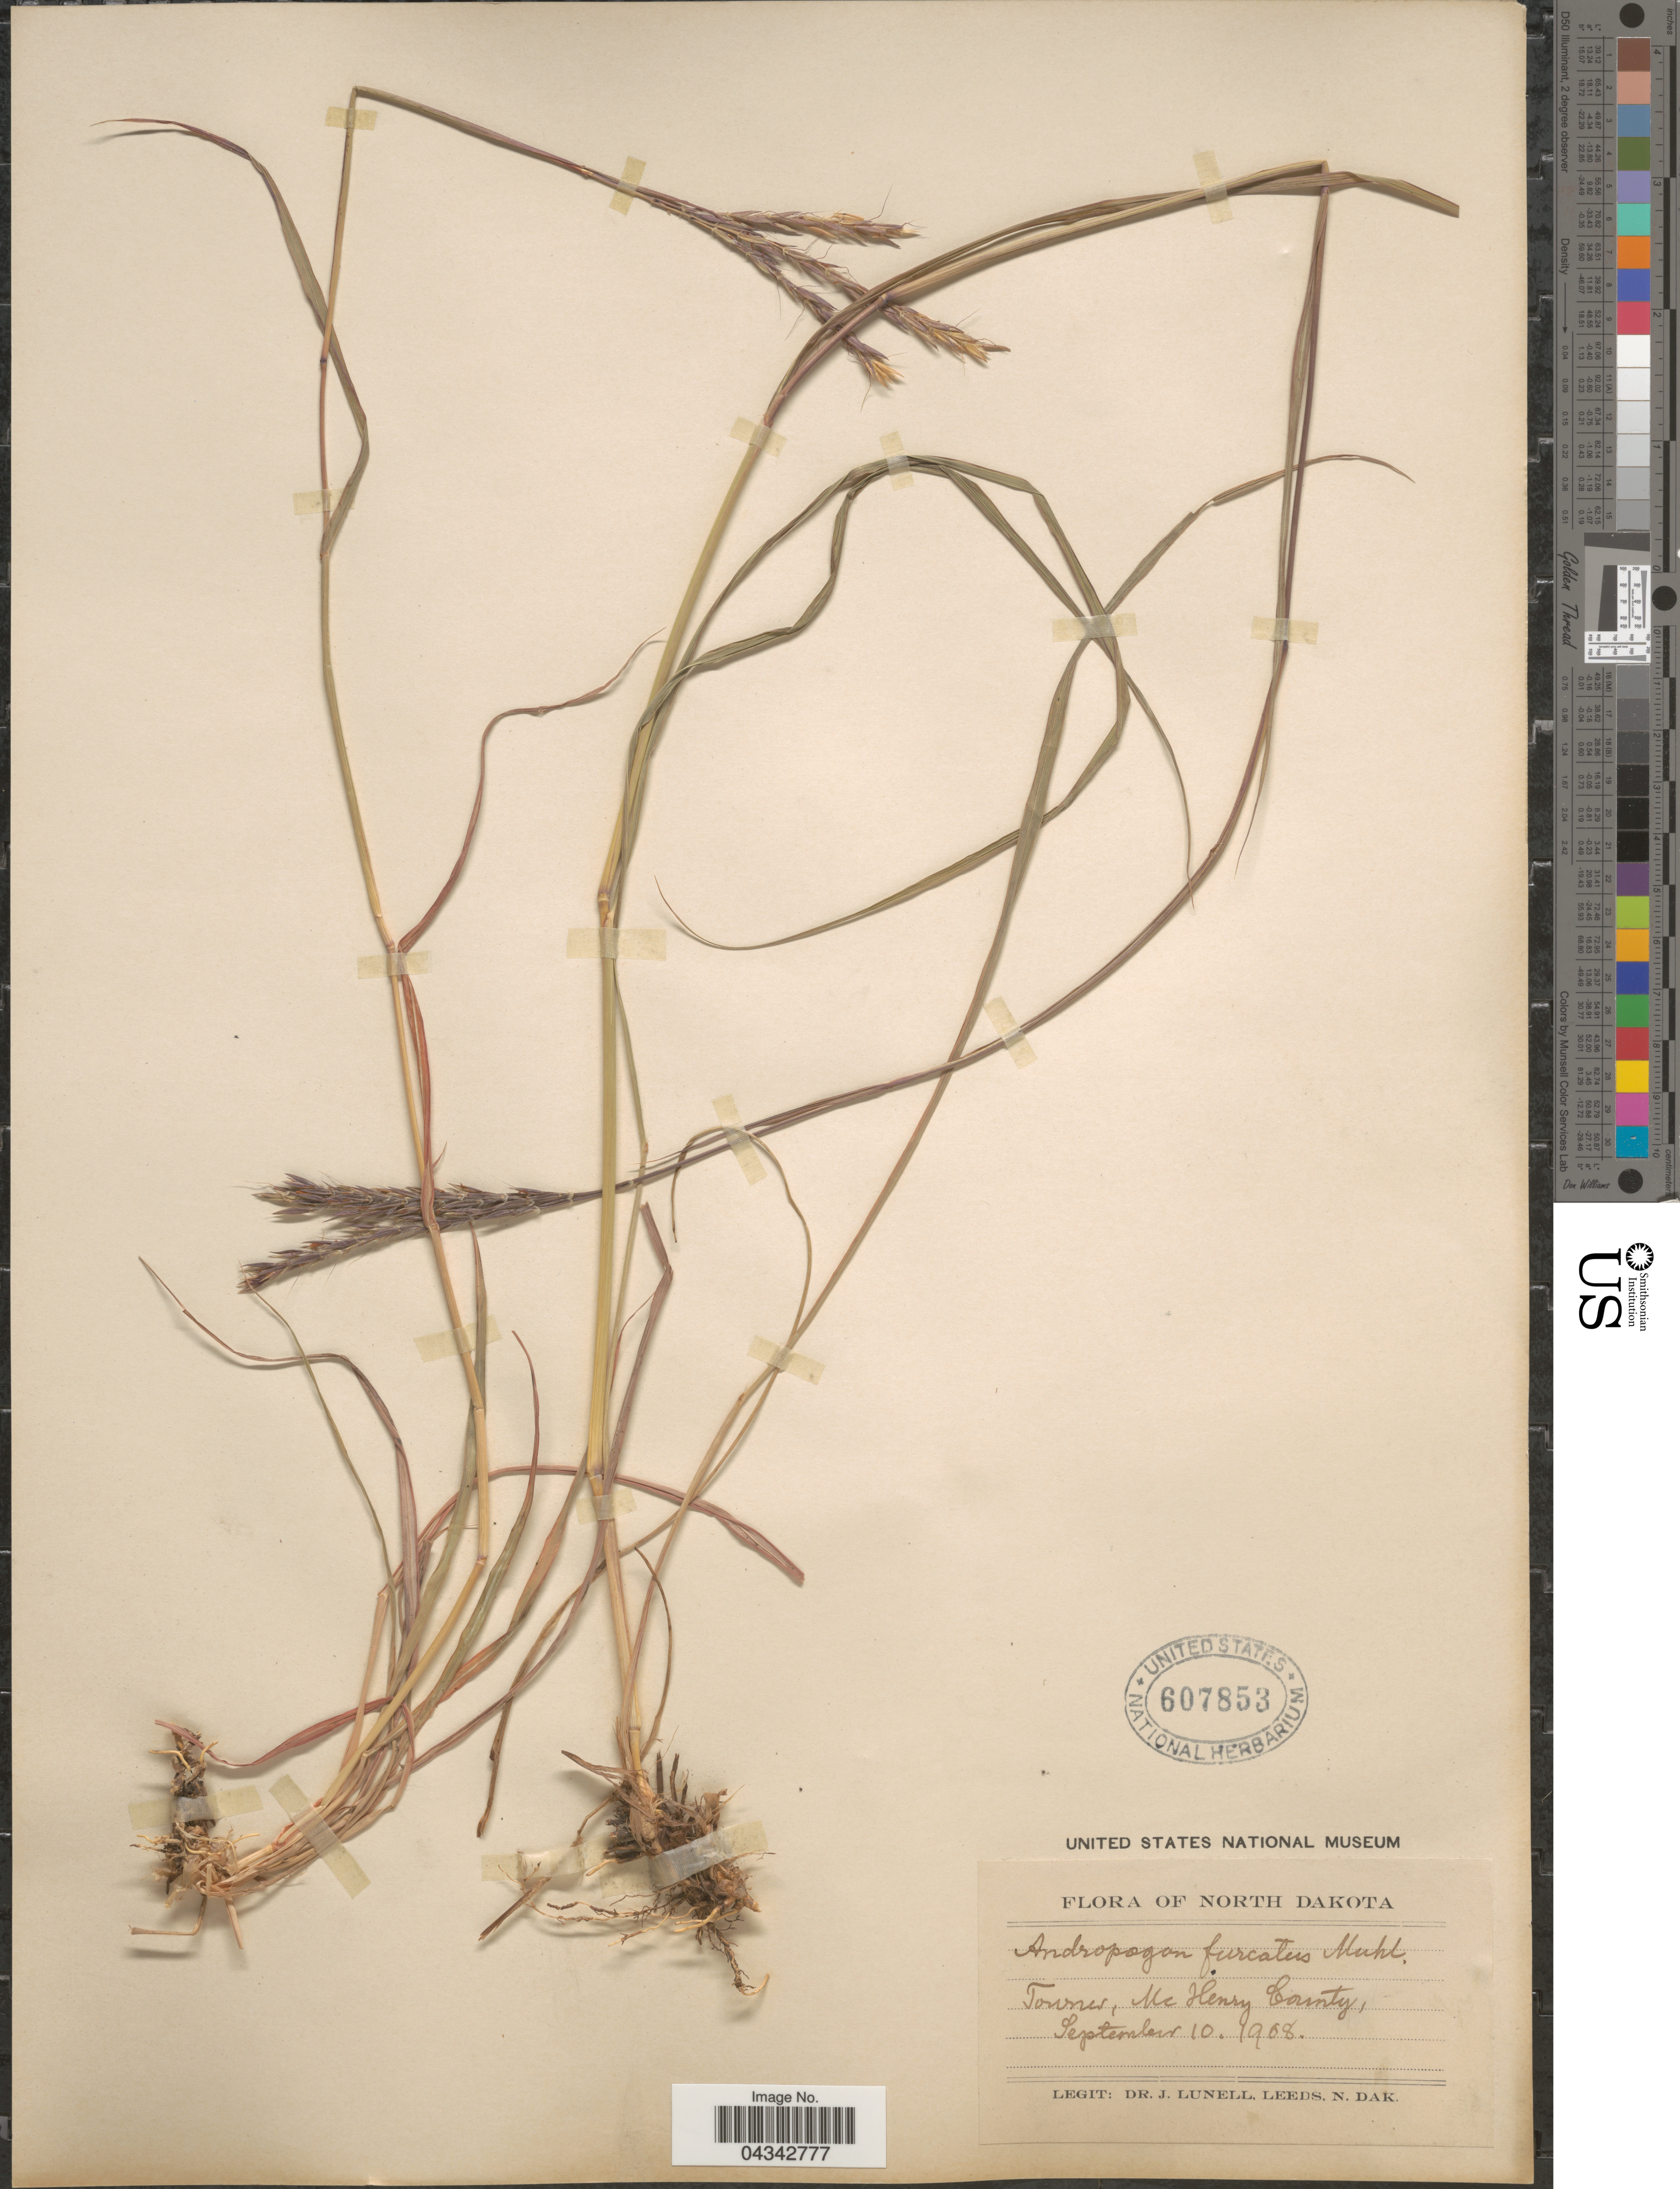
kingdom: Plantae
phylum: Tracheophyta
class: Liliopsida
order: Poales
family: Poaceae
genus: Andropogon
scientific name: Andropogon gerardii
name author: Vitman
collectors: J. Leeds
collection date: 1908-09-10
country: United States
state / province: North Dakota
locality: Towner, Mc Henry County.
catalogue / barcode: US 607853